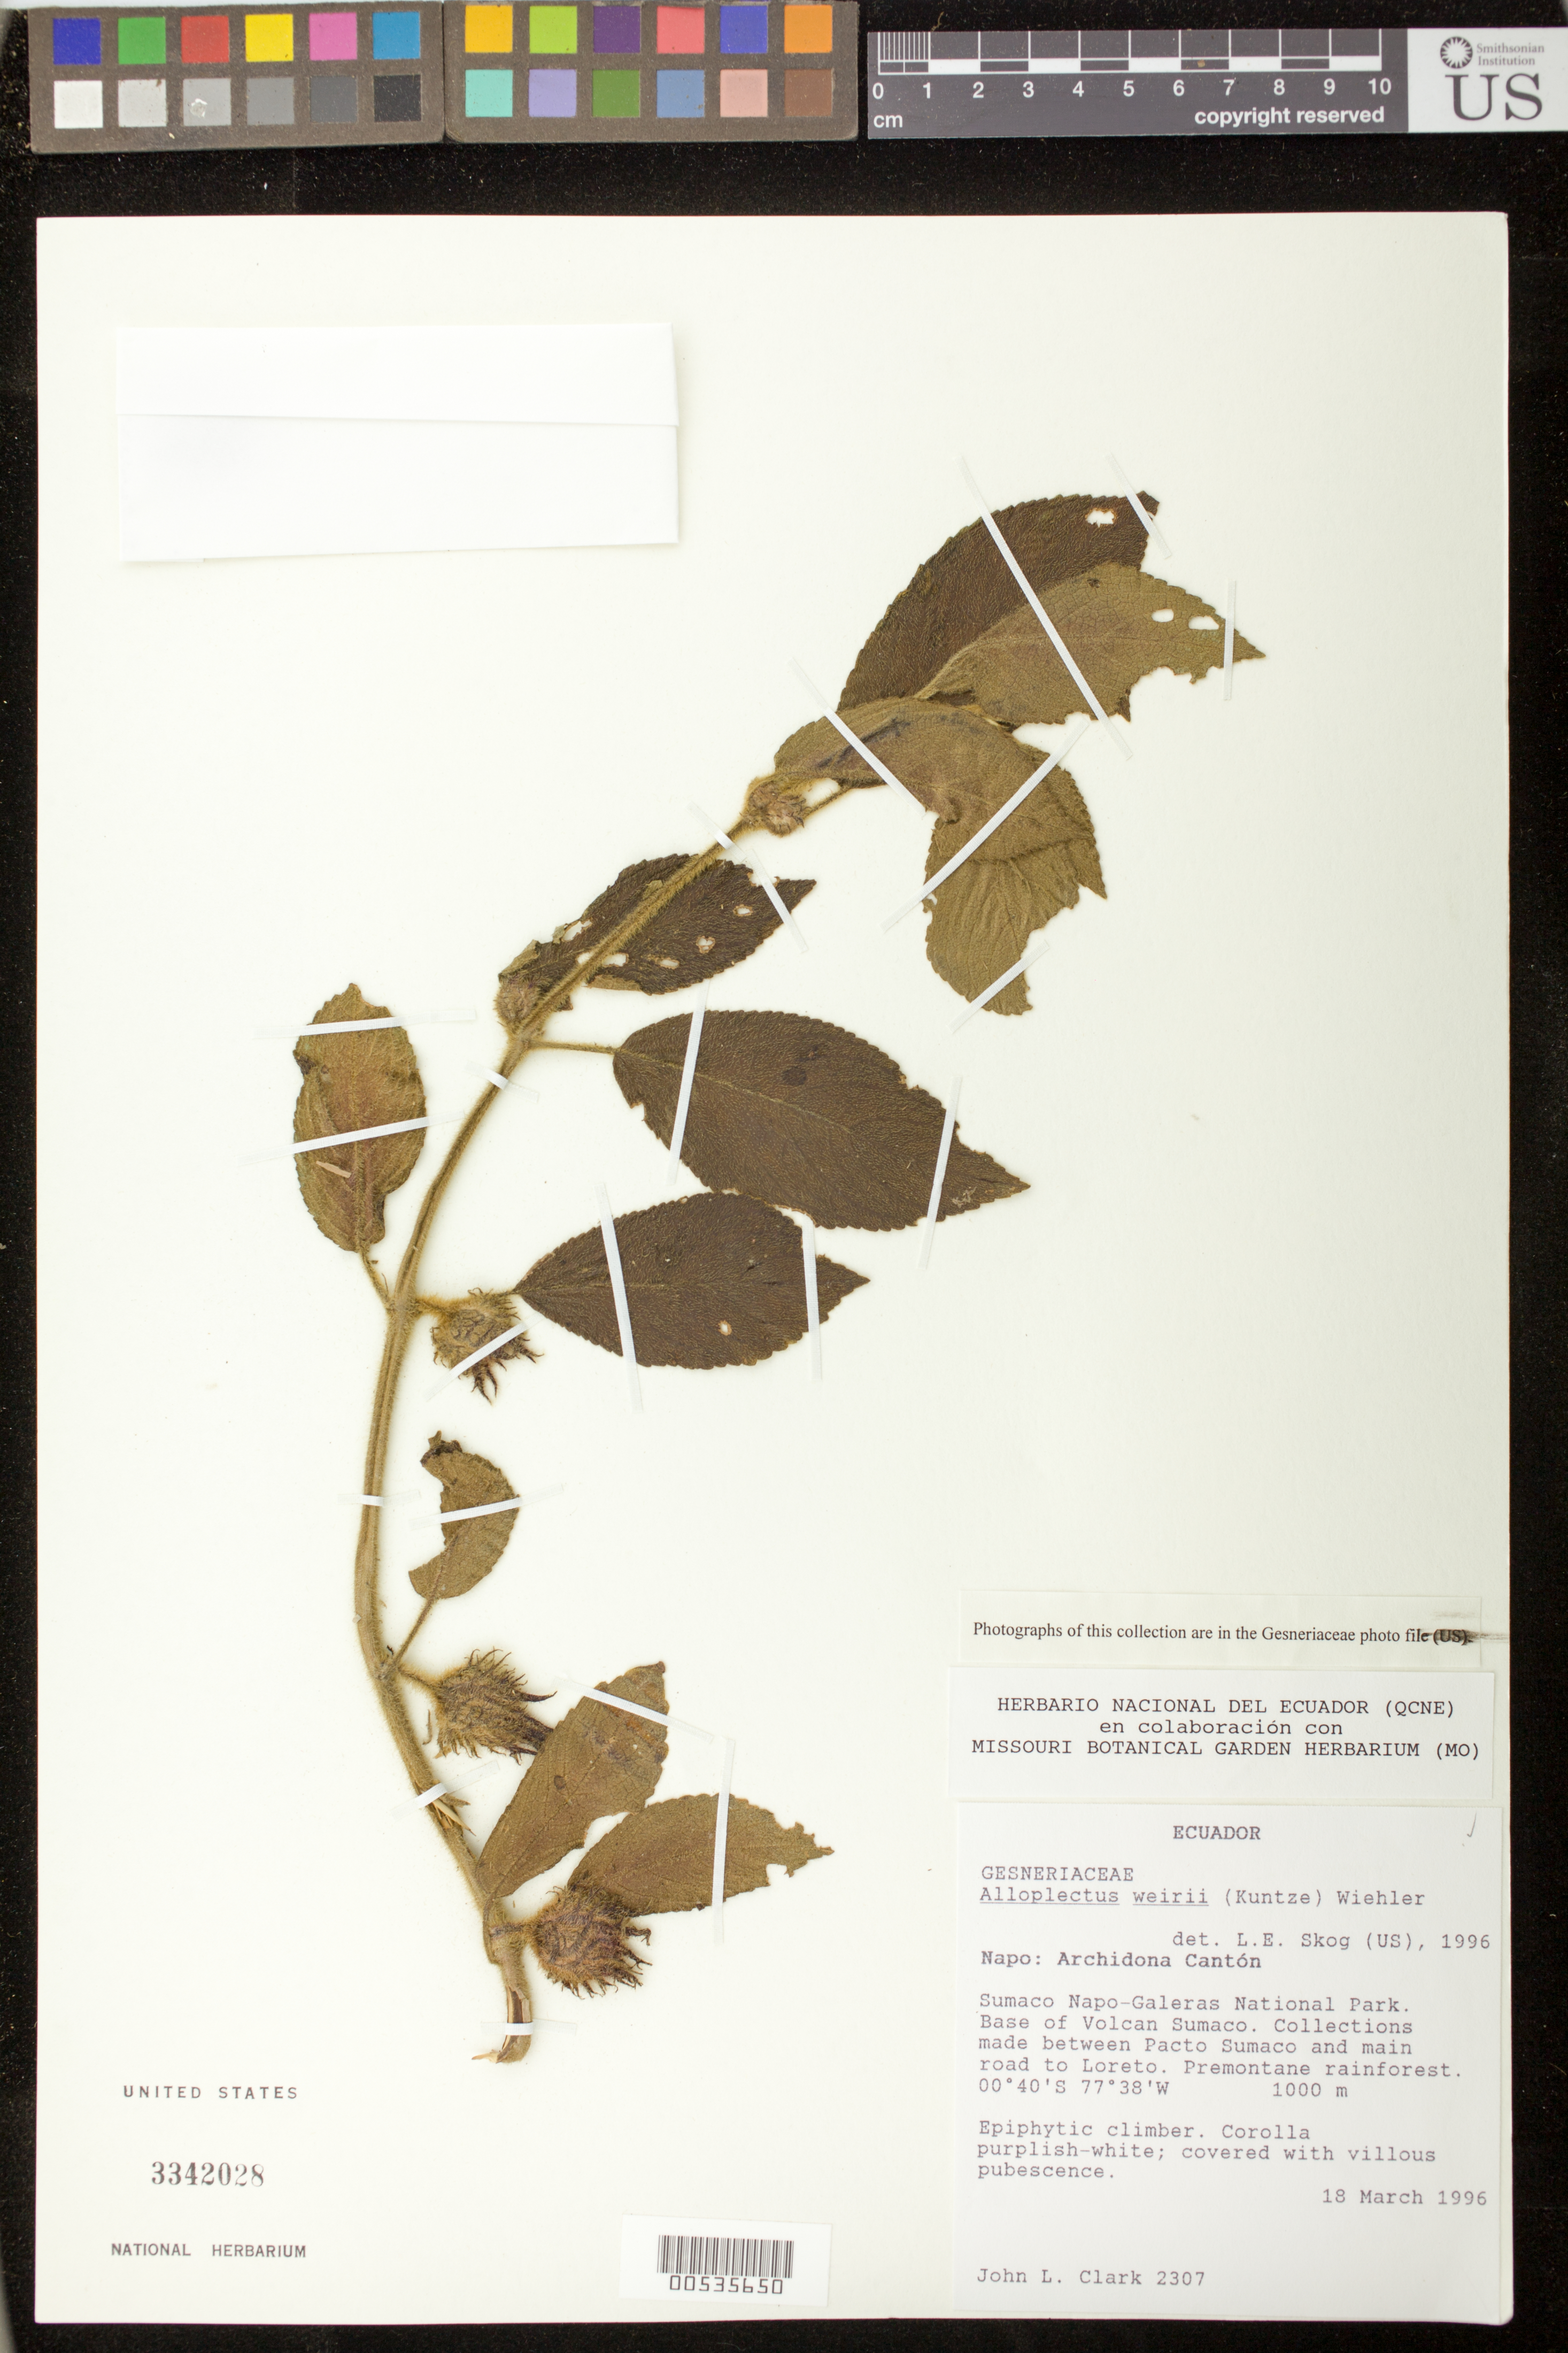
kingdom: Plantae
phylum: Tracheophyta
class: Magnoliopsida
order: Lamiales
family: Gesneriaceae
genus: Alloplectus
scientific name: Alloplectus weirii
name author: (Kuntze) Wiehler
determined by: Skog, Laurence E.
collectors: J. L. Clark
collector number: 2307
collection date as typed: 18 Mar 1996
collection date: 1996-03-18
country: Ecuador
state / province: Napo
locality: Archidona Cantón. Sumaco Napo-Galeras National Park, base of Volcan Sumaco, between Pacto Sumaco and main road to Loreto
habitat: Premontane rainforest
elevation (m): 1000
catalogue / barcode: US 3342028